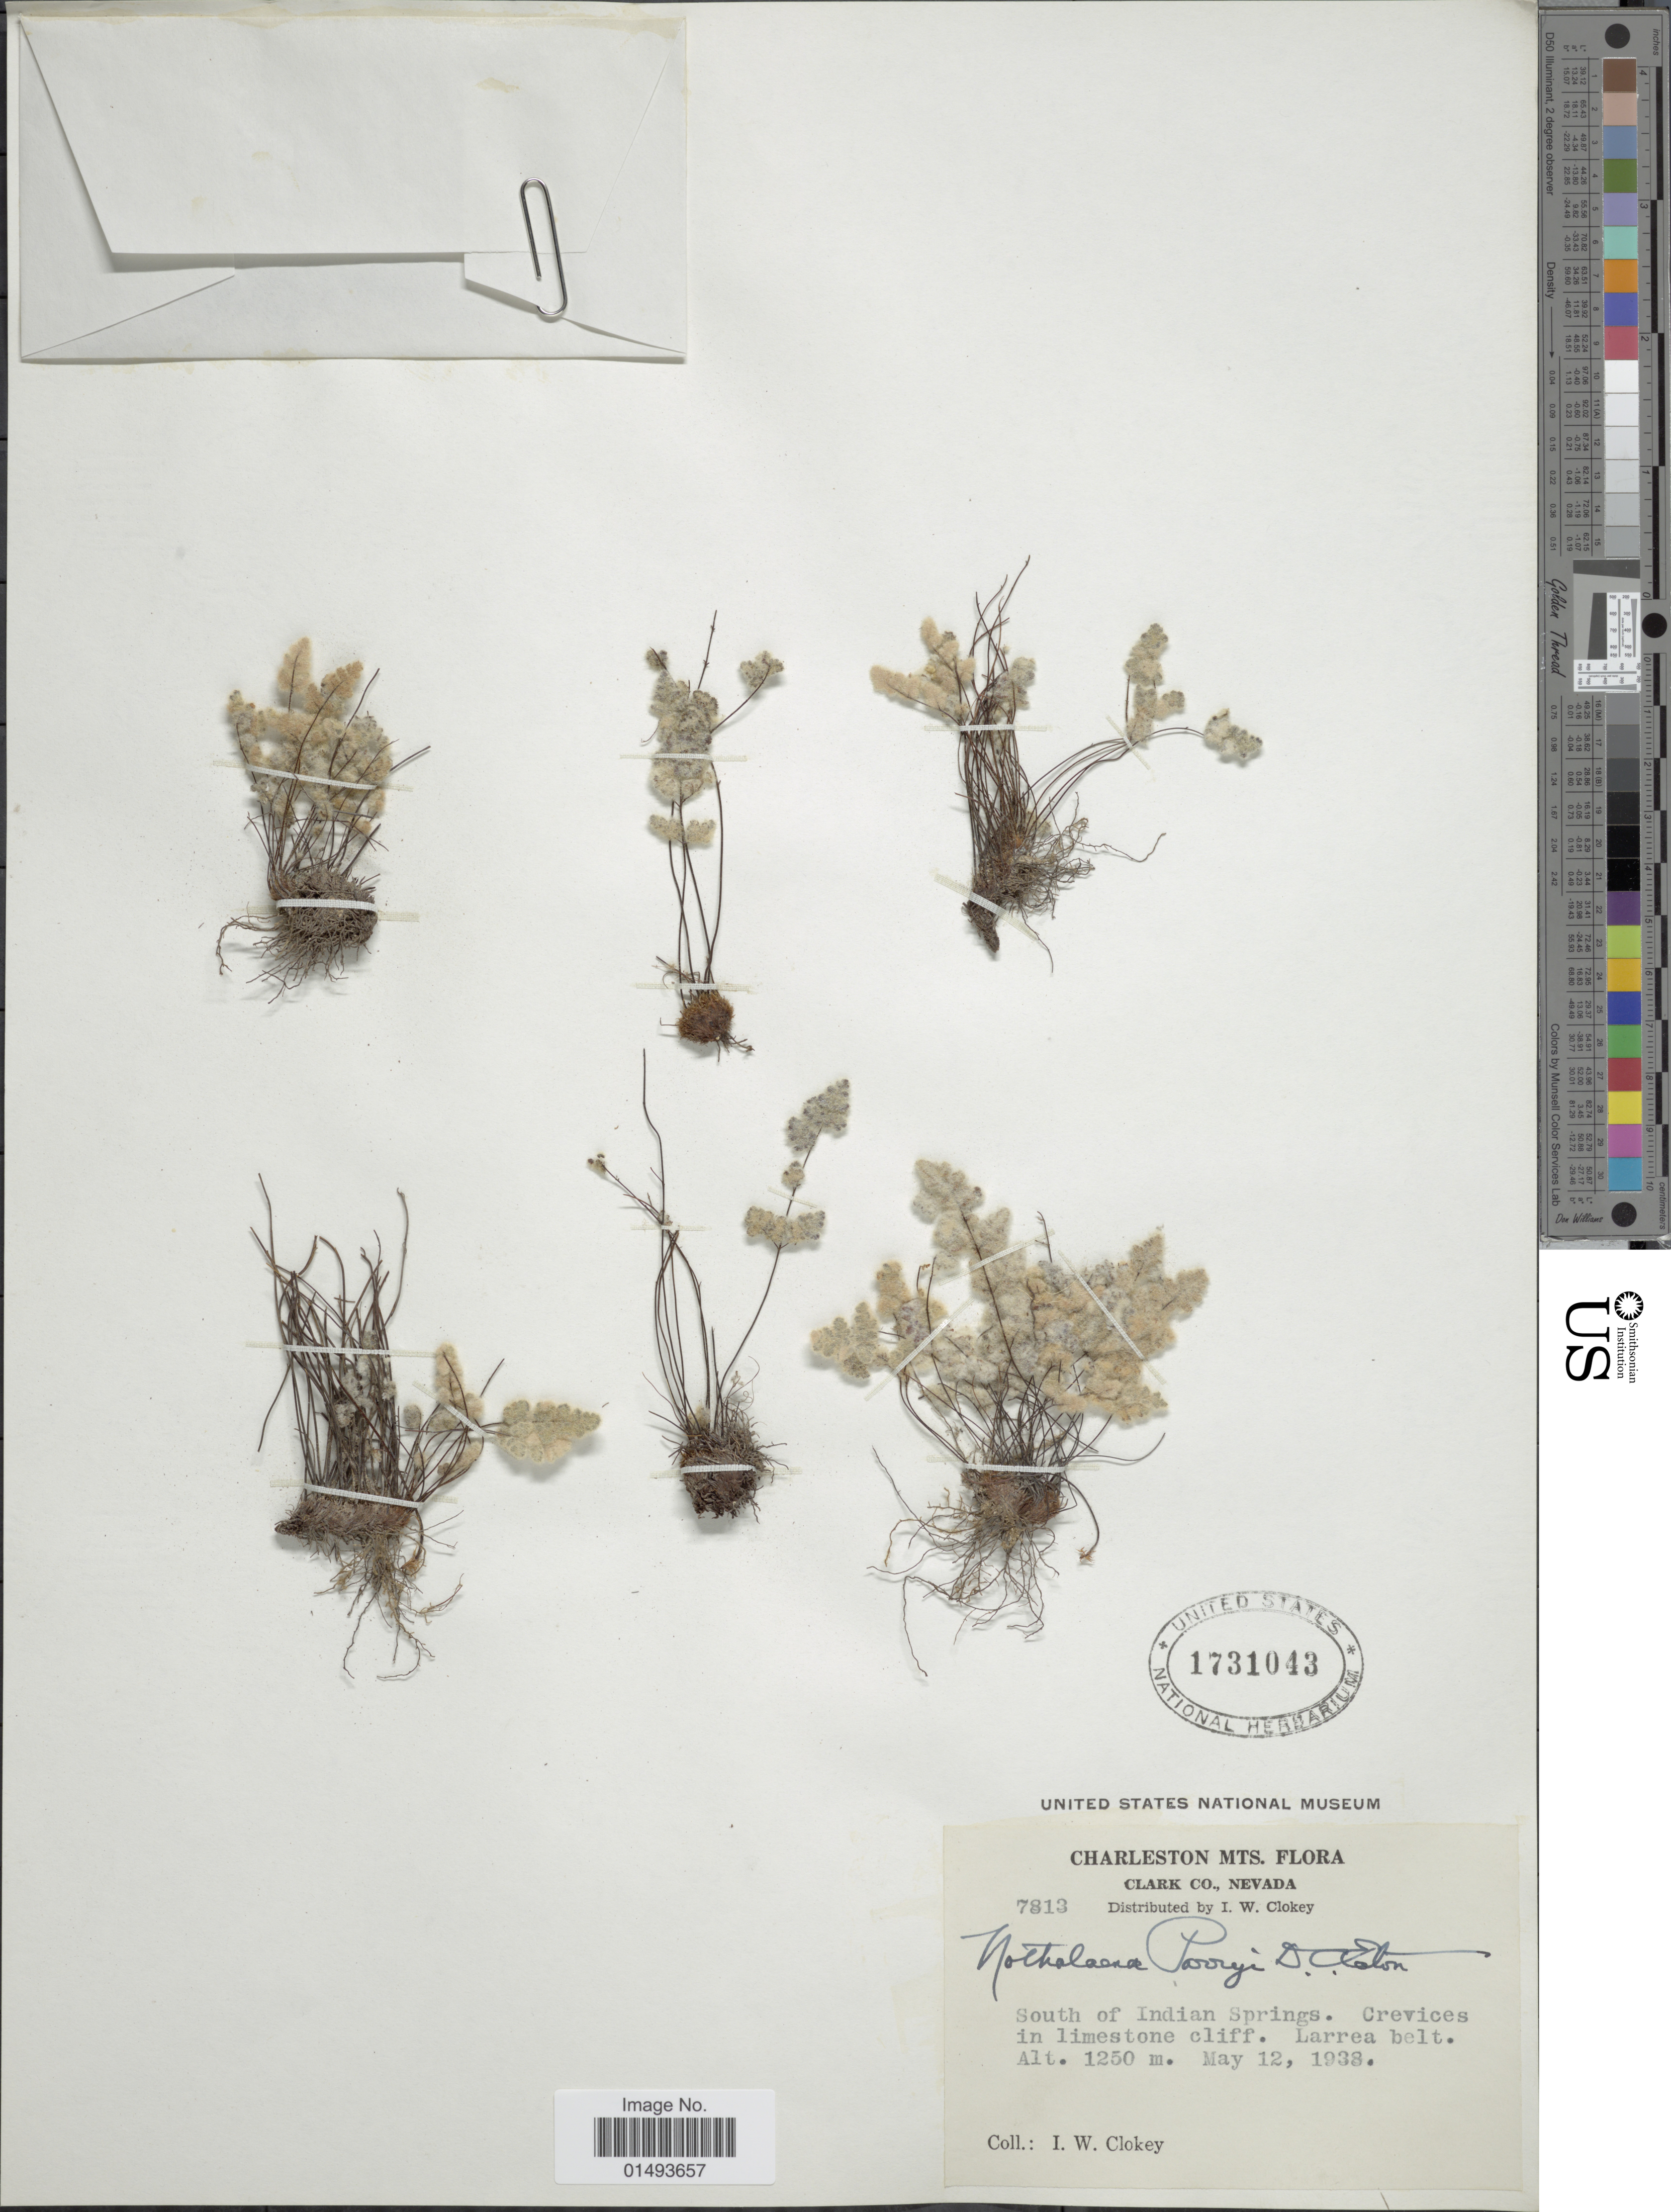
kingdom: Plantae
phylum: Tracheophyta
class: Polypodiopsida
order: Polypodiales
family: Pteridaceae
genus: Myriopteris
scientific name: Myriopteris parryi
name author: (D.C. Eaton) Grusz & Windham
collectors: I. W. Clokey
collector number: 7813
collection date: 1938-05-12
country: United States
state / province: Nevada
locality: Charleston Mts. Flora, Clark Co. South of Indian Springs. Crevices in limestone cliff. Larrea belt.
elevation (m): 381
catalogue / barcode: US 1731043